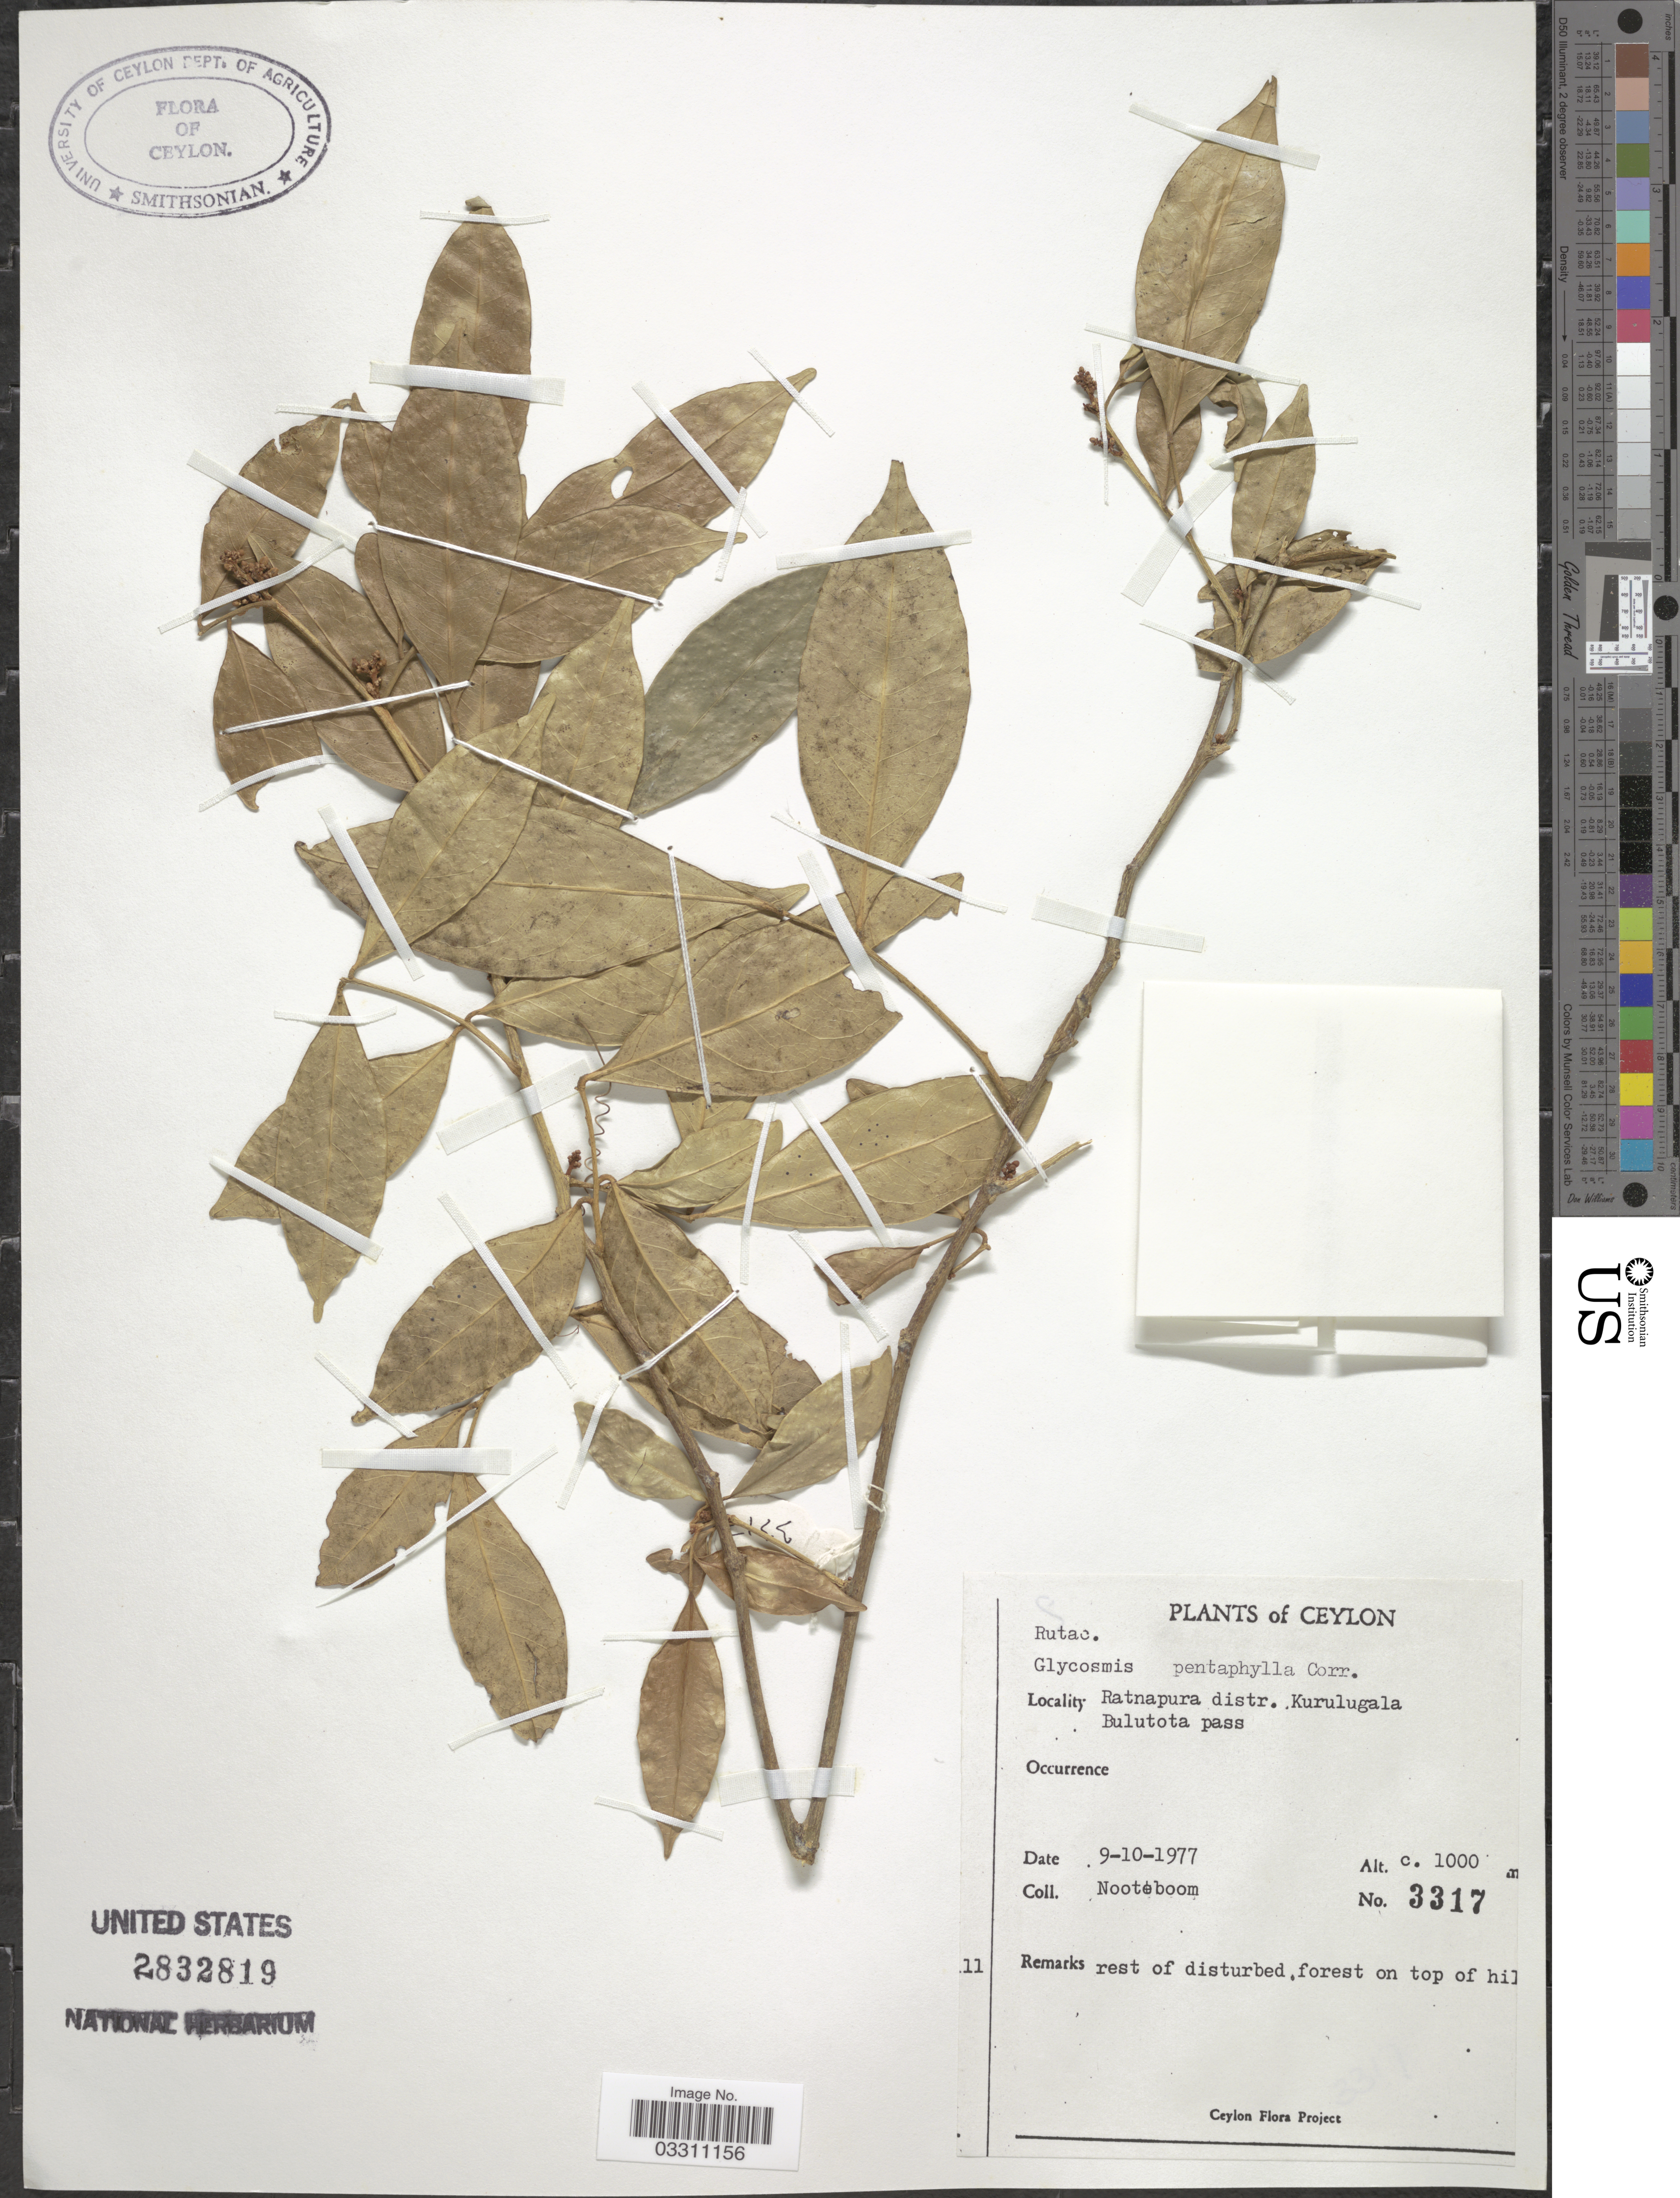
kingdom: Plantae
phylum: Tracheophyta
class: Magnoliopsida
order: Sapindales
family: Rutaceae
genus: Glycosmis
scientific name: Glycosmis pentaphylla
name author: (Retz.) DC.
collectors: Nooteboom, --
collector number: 3317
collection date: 1977-10-09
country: Sri Lanka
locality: Ceylon. Ratnapura distr. Kurulugala Bulutota pass.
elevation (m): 1000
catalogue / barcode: US 2832819